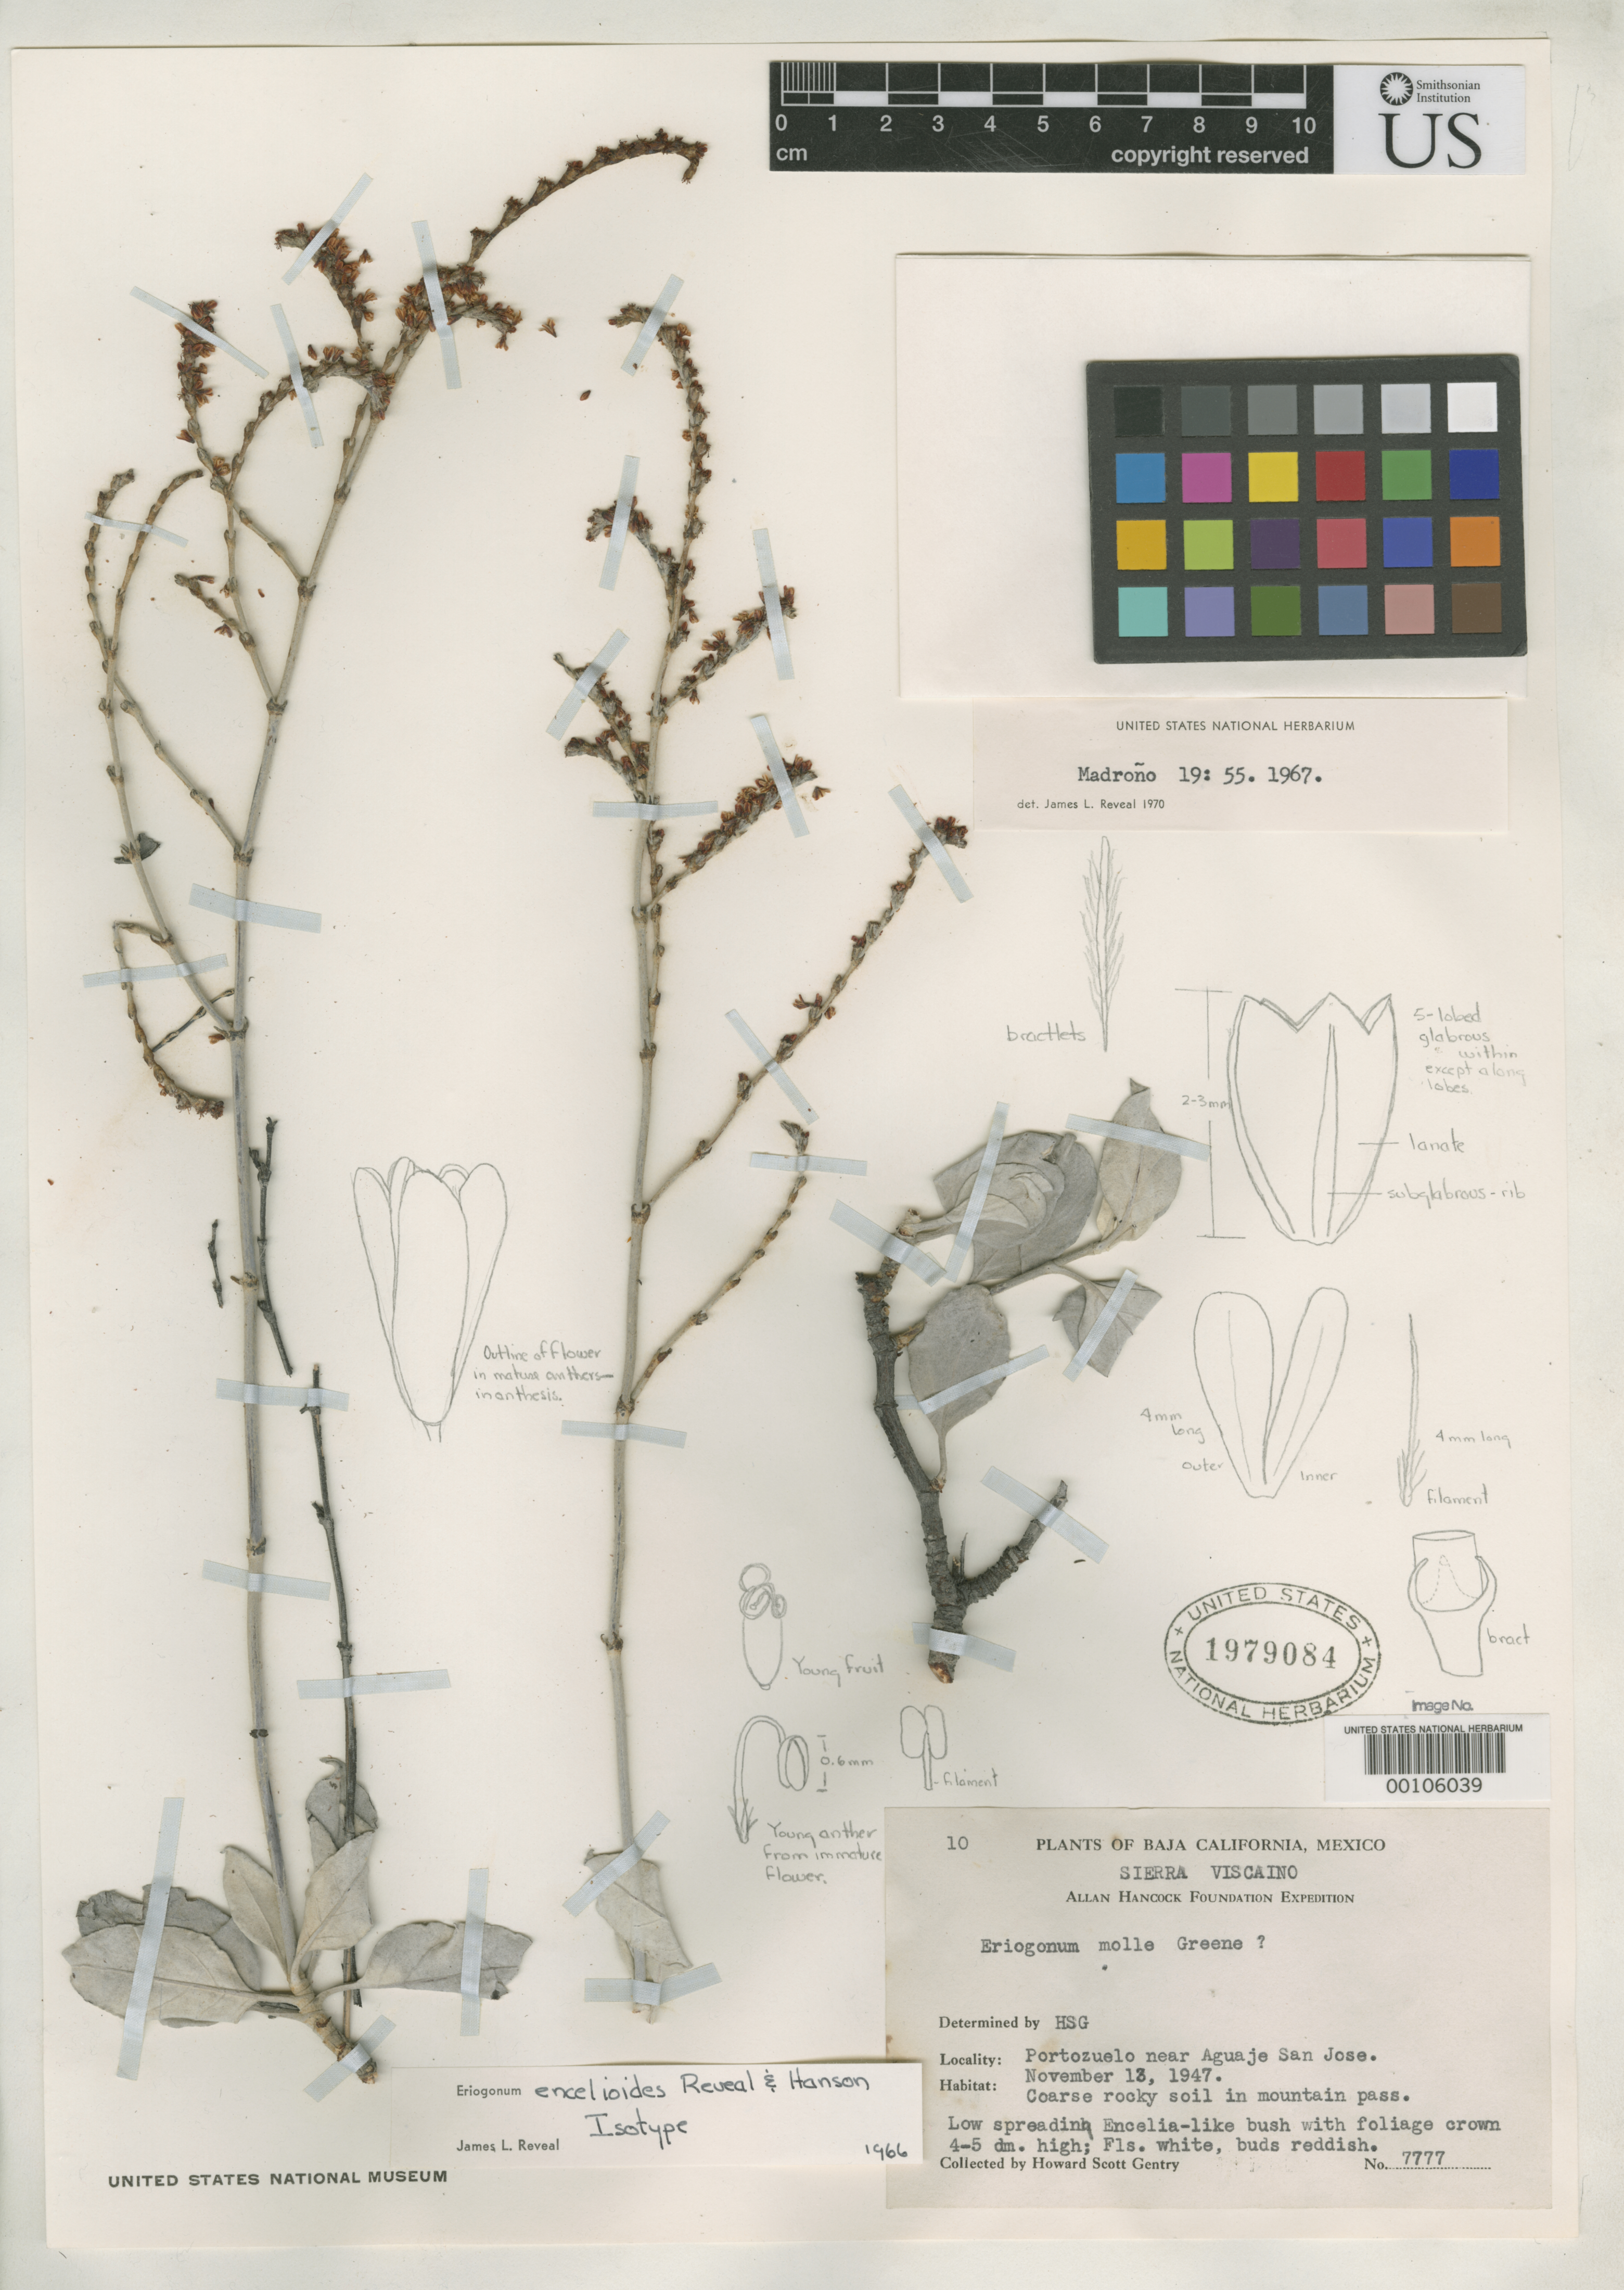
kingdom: Plantae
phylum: Tracheophyta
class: Magnoliopsida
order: Caryophyllales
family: Polygonaceae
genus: Eriogonum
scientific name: Eriogonum encelioides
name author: Reveal & Hanson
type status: Isotype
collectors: H. S. Gentry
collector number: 7777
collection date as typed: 13 Nov 1947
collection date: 1947-11-13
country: Mexico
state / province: Baja California Sur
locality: Portozuelo, Sierra Viscaino.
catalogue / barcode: US 1979084